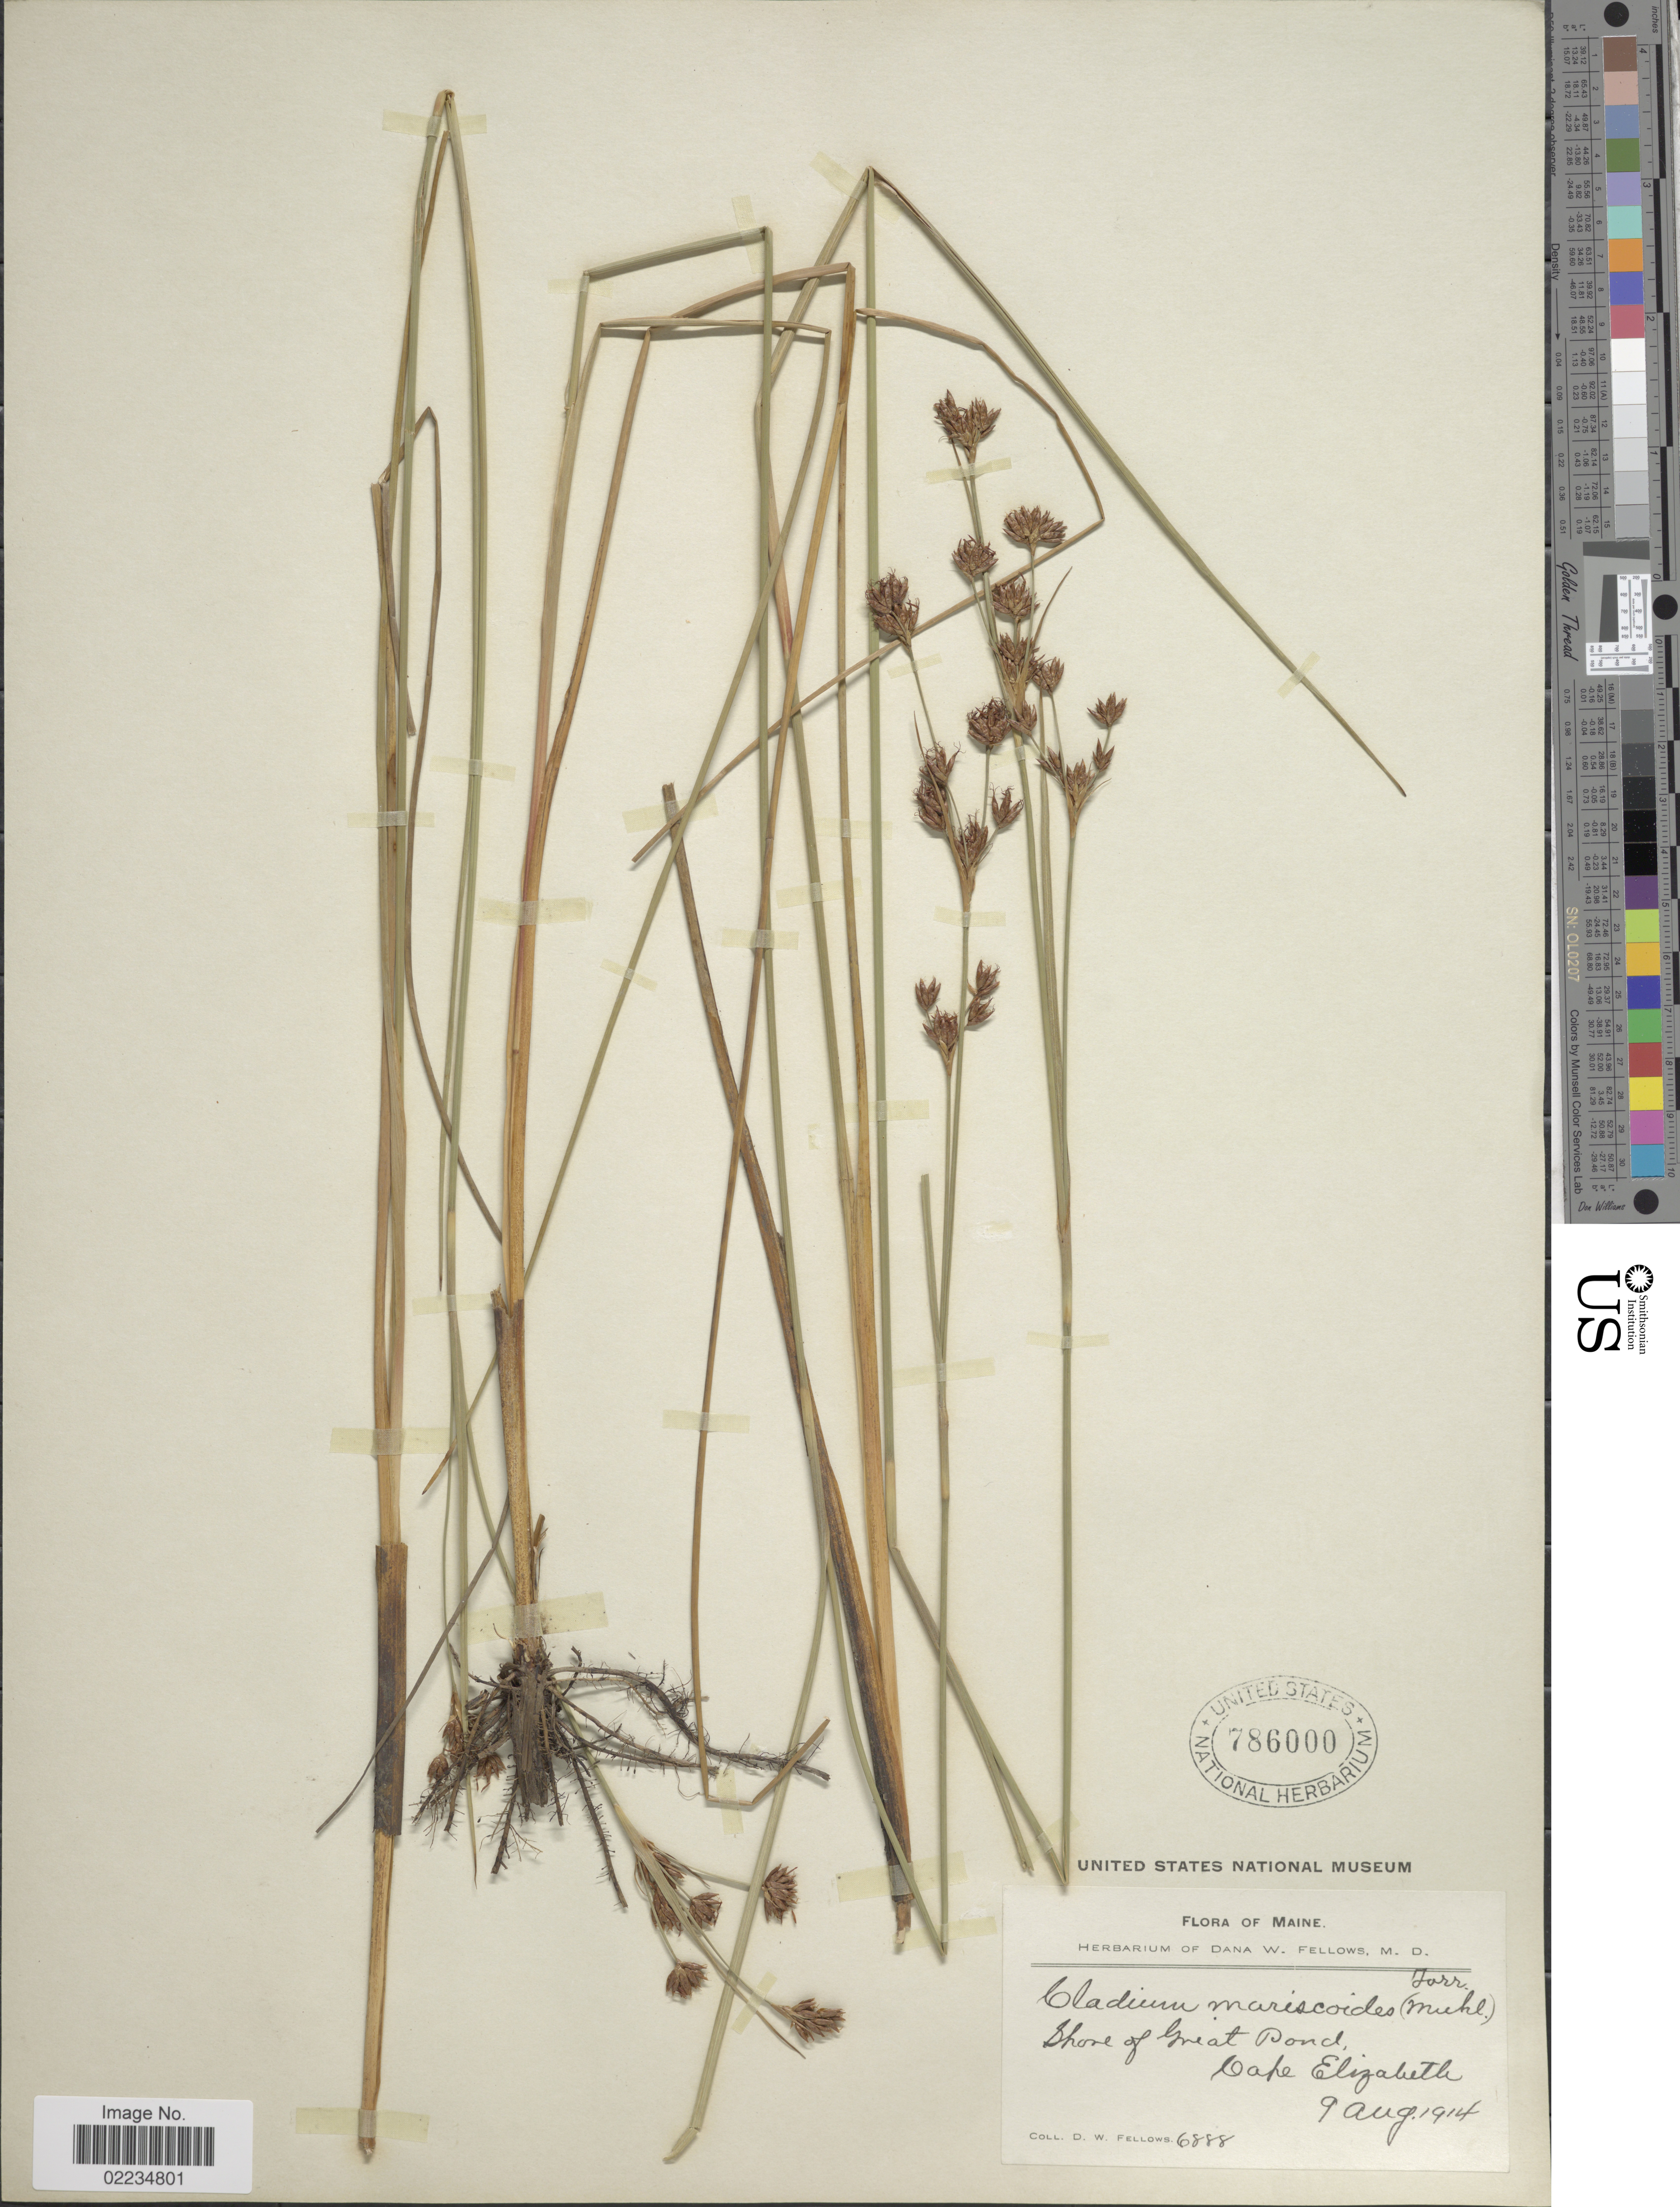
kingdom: Plantae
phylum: Tracheophyta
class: Liliopsida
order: Poales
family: Cyperaceae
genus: Cladium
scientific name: Cladium mariscoides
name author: (Muhl.) Torr.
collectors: D. W. Fellows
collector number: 6888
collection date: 1914-08-09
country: United States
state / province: Maine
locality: Shore of Great Pond, Cape Elizabeth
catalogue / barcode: US 786000